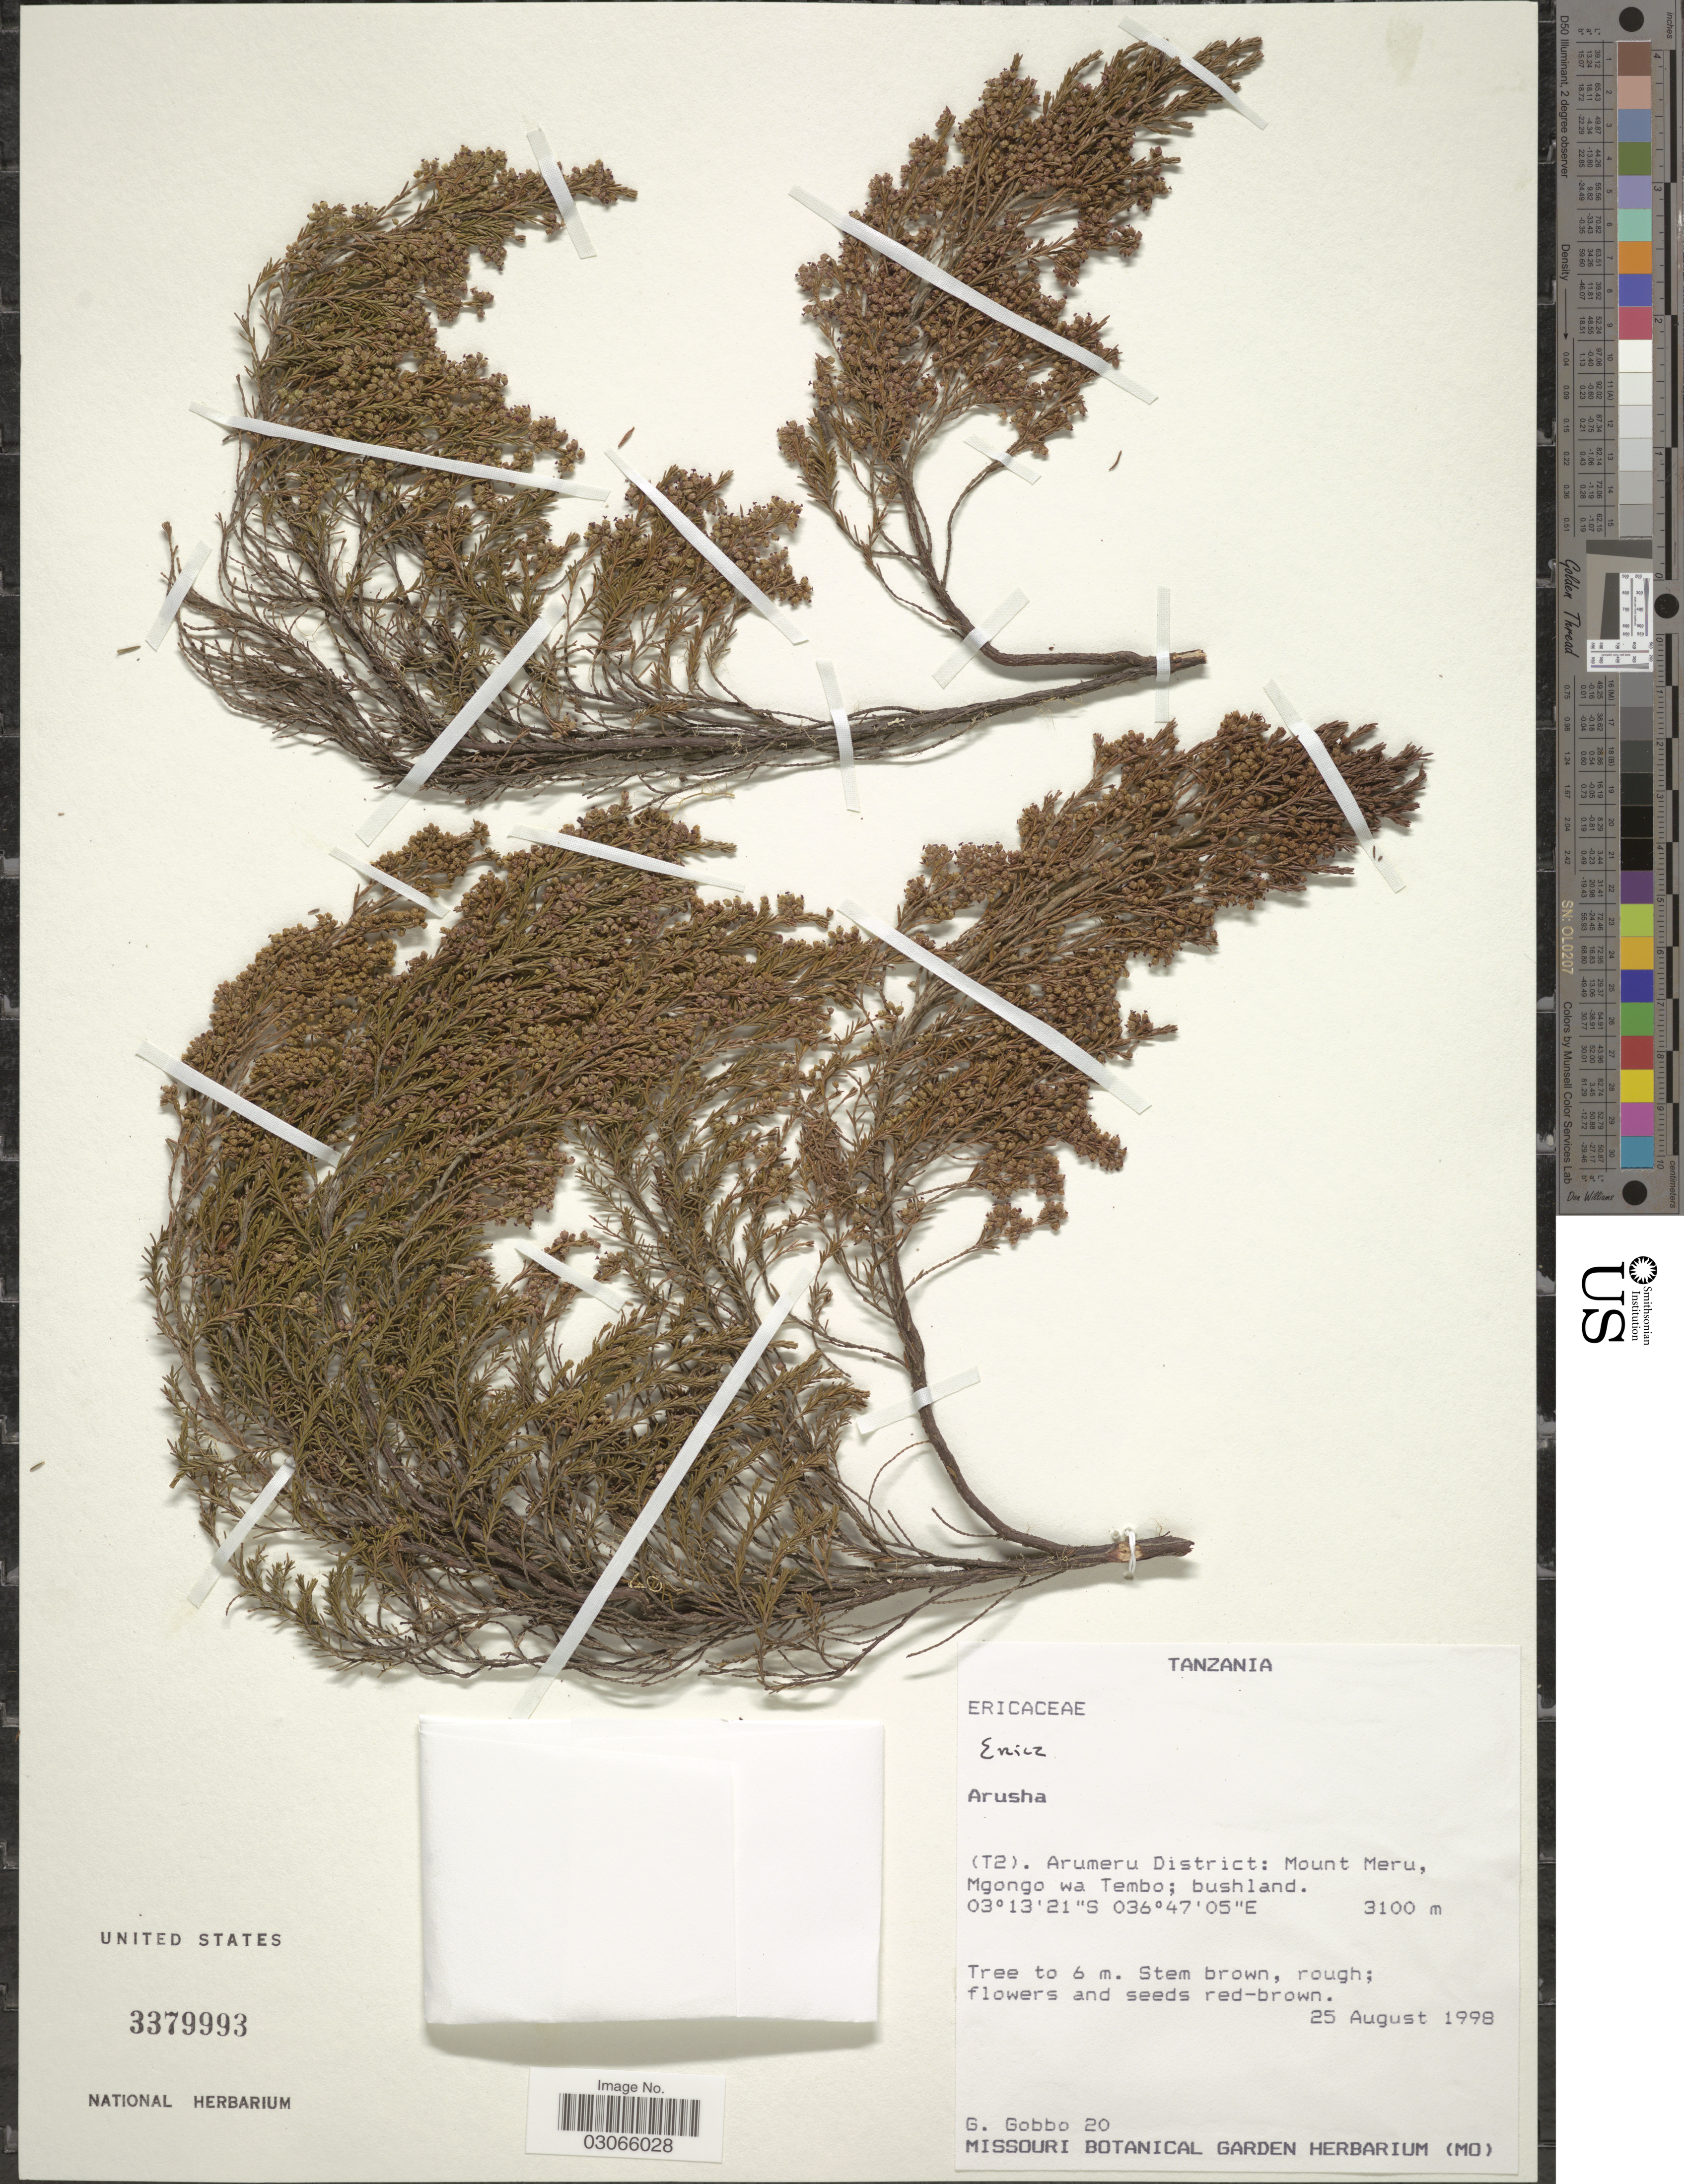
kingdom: Plantae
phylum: Tracheophyta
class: Magnoliopsida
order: Ericales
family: Ericaceae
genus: Erica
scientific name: Erica sp.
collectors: G. Gobbo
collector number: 20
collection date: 1998-08-25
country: Tanzania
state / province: Arusha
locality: (T2). Arumeru District: Mount Meru, Mgongo wa Tembo; bushland.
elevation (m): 3100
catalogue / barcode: US 3379993